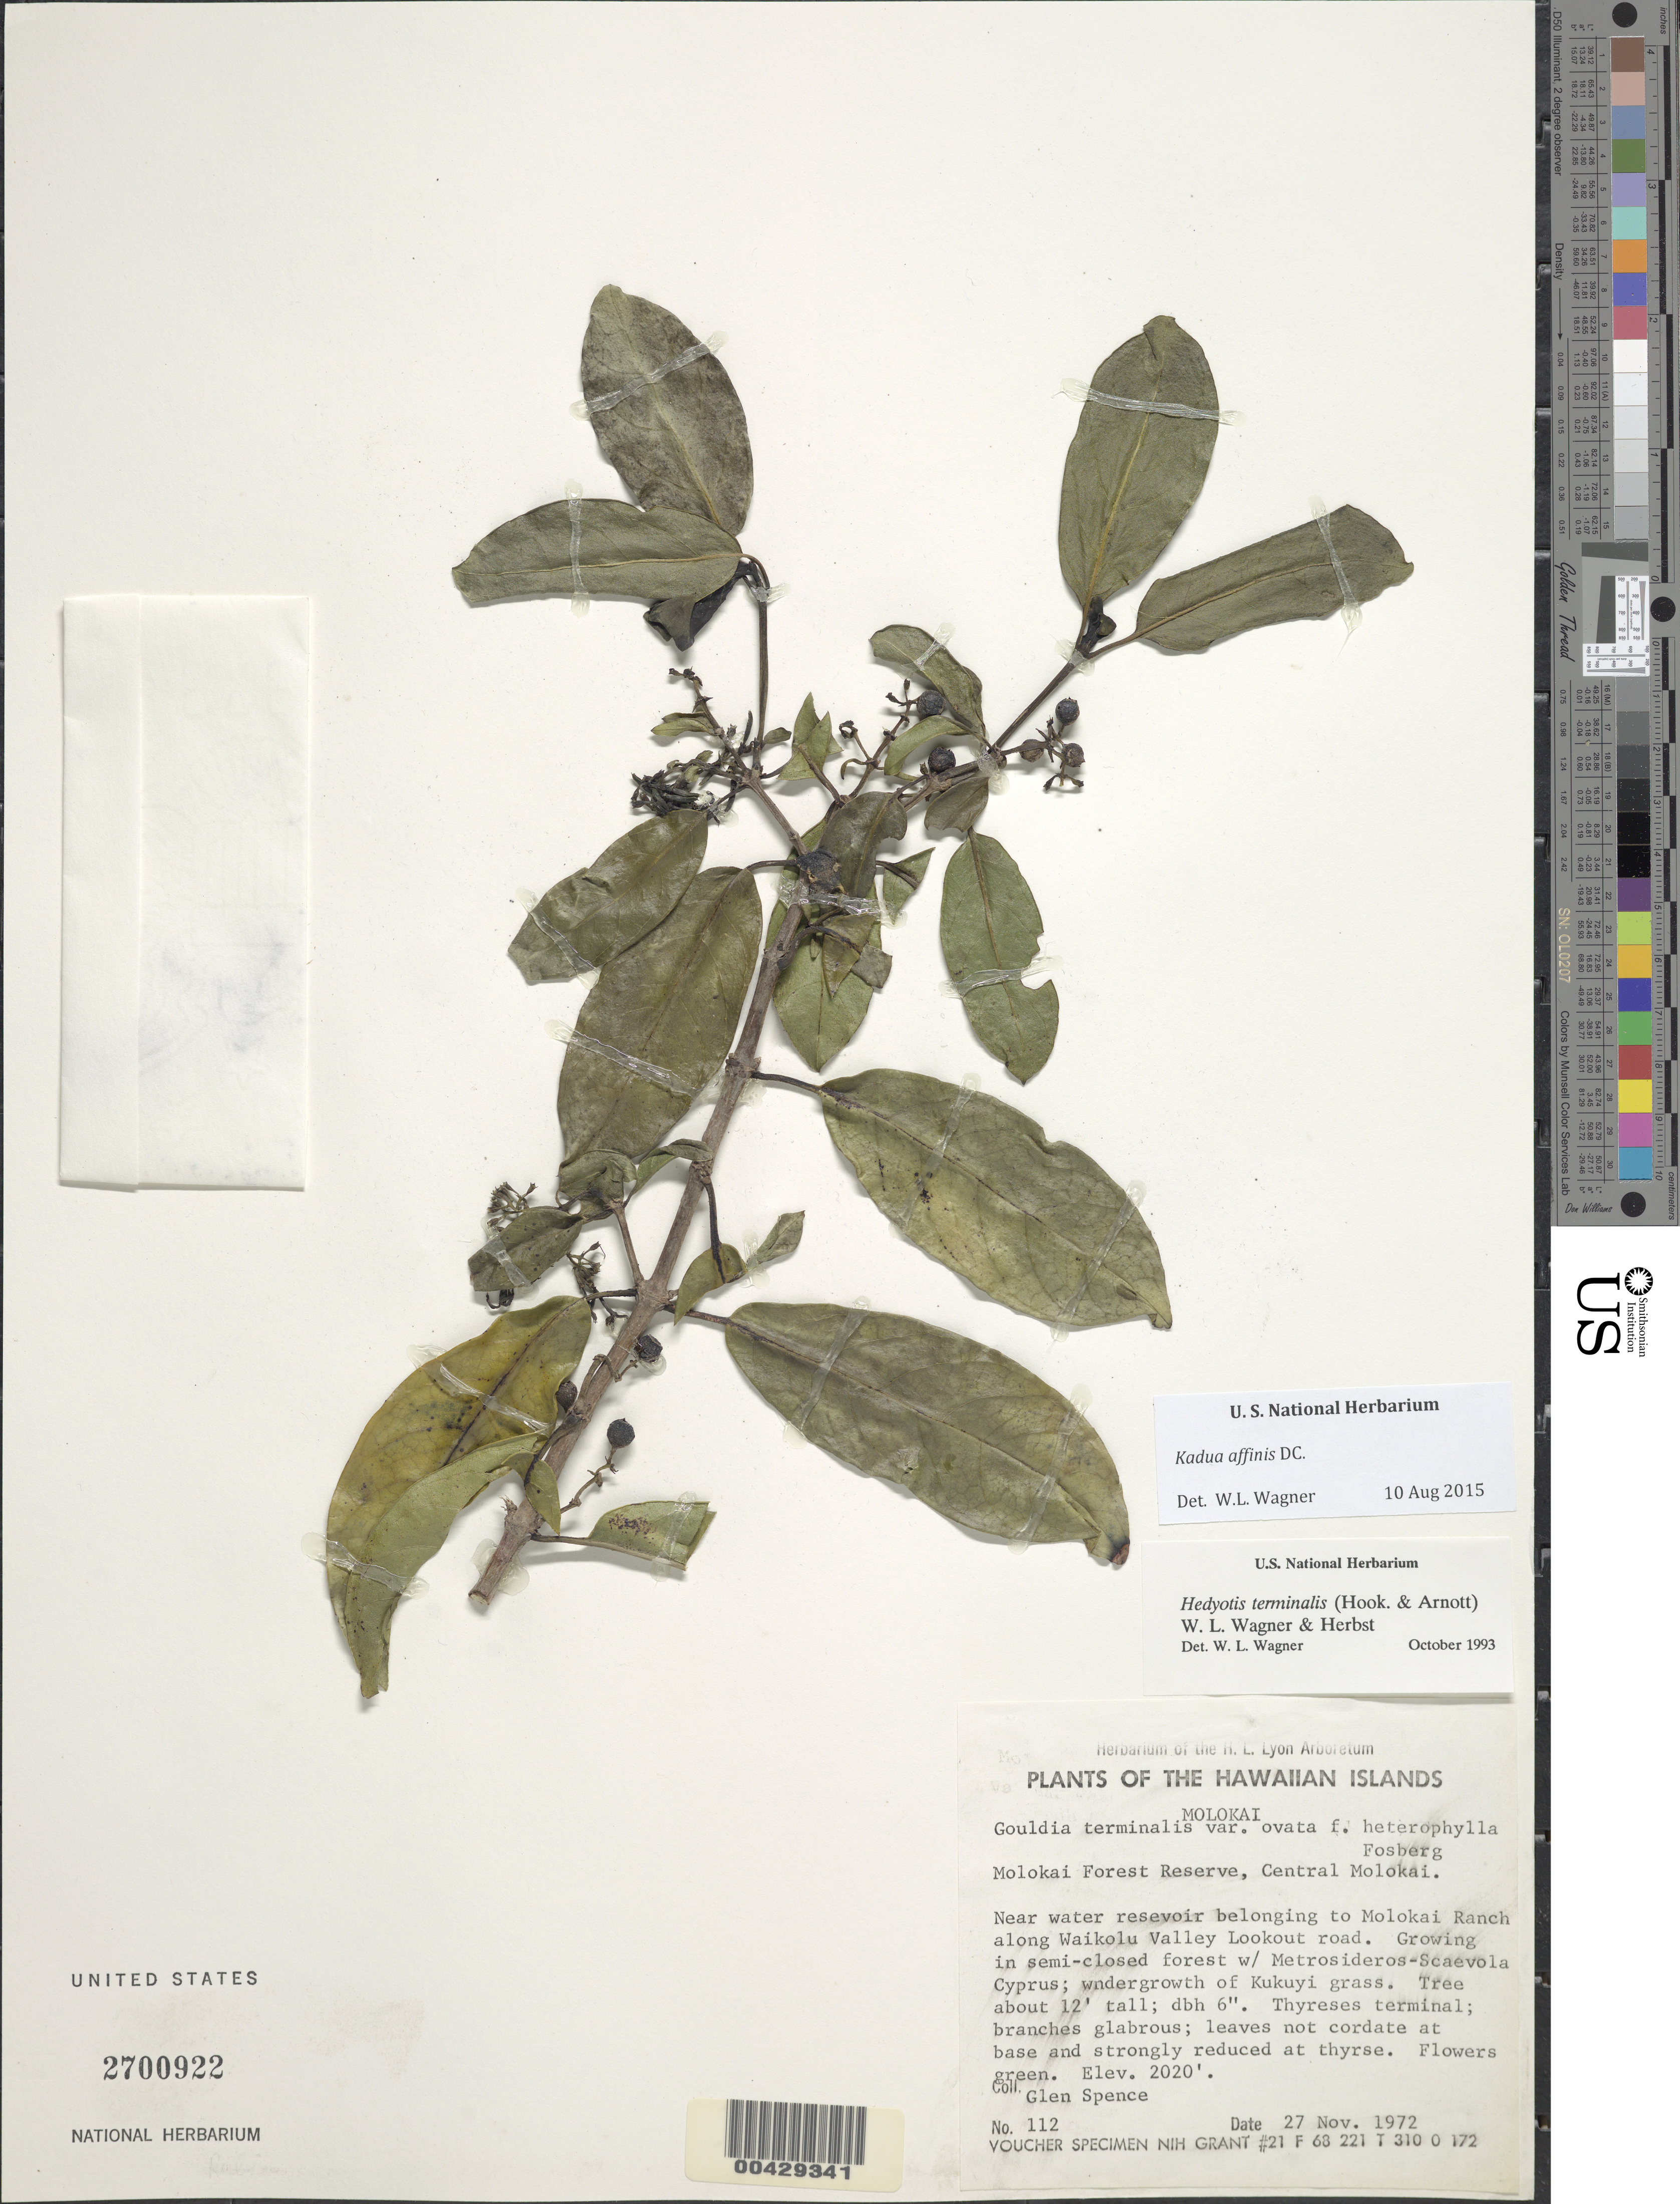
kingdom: Plantae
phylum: Tracheophyta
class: Magnoliopsida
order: Gentianales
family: Rubiaceae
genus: Kadua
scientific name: Kadua affinis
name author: DC.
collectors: G. Spence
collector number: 112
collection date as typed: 27 Nov 1972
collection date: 1972-11-27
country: United States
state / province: Hawaii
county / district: Maui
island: Moloka'i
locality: Molokai Forest Reserve, near water reservoir belonging to Molokai Ranch along Waikolu Valley Lookout road, Central Molokai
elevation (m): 616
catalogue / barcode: US 2700922